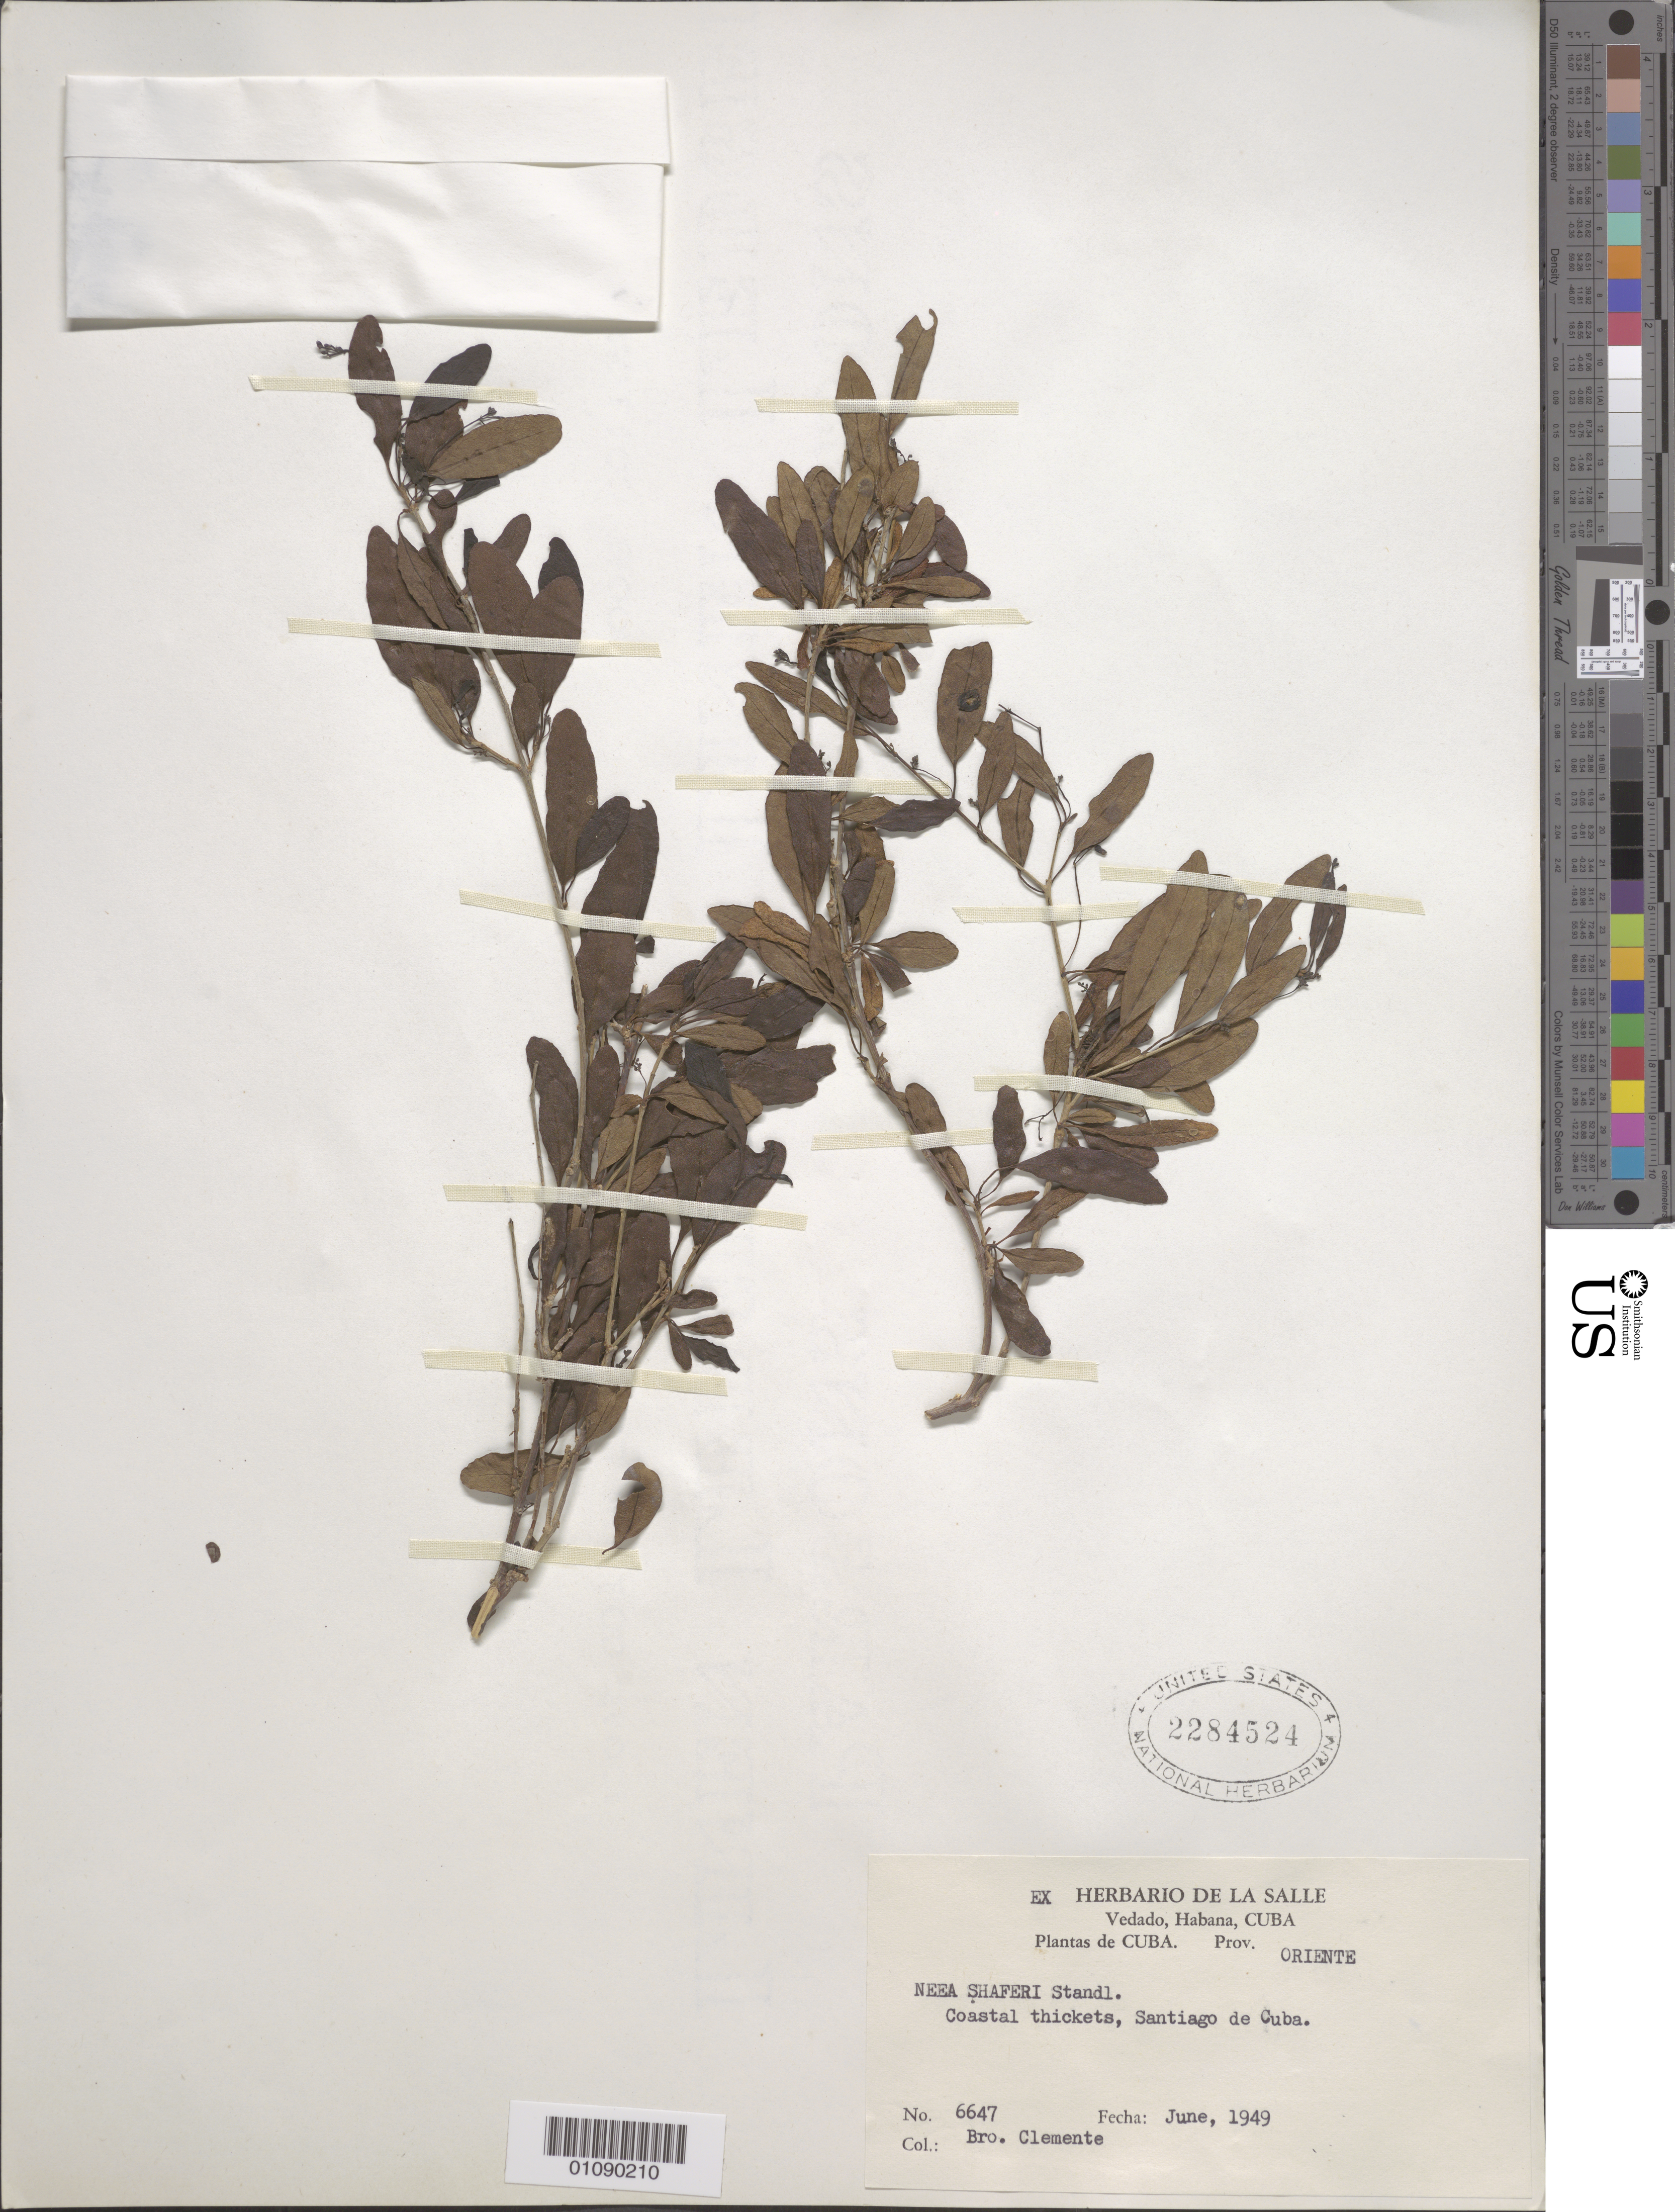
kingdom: Plantae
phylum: Tracheophyta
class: Magnoliopsida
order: Caryophyllales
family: Nyctaginaceae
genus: Neea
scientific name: Neea shaferi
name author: Standl.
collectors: Bro. Clemente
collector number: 6647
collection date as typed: Jun 1949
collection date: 1949-06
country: Cuba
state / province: Santiago de Cuba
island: Cuba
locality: Oriente: Santiago de Cuba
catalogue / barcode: US 2284524